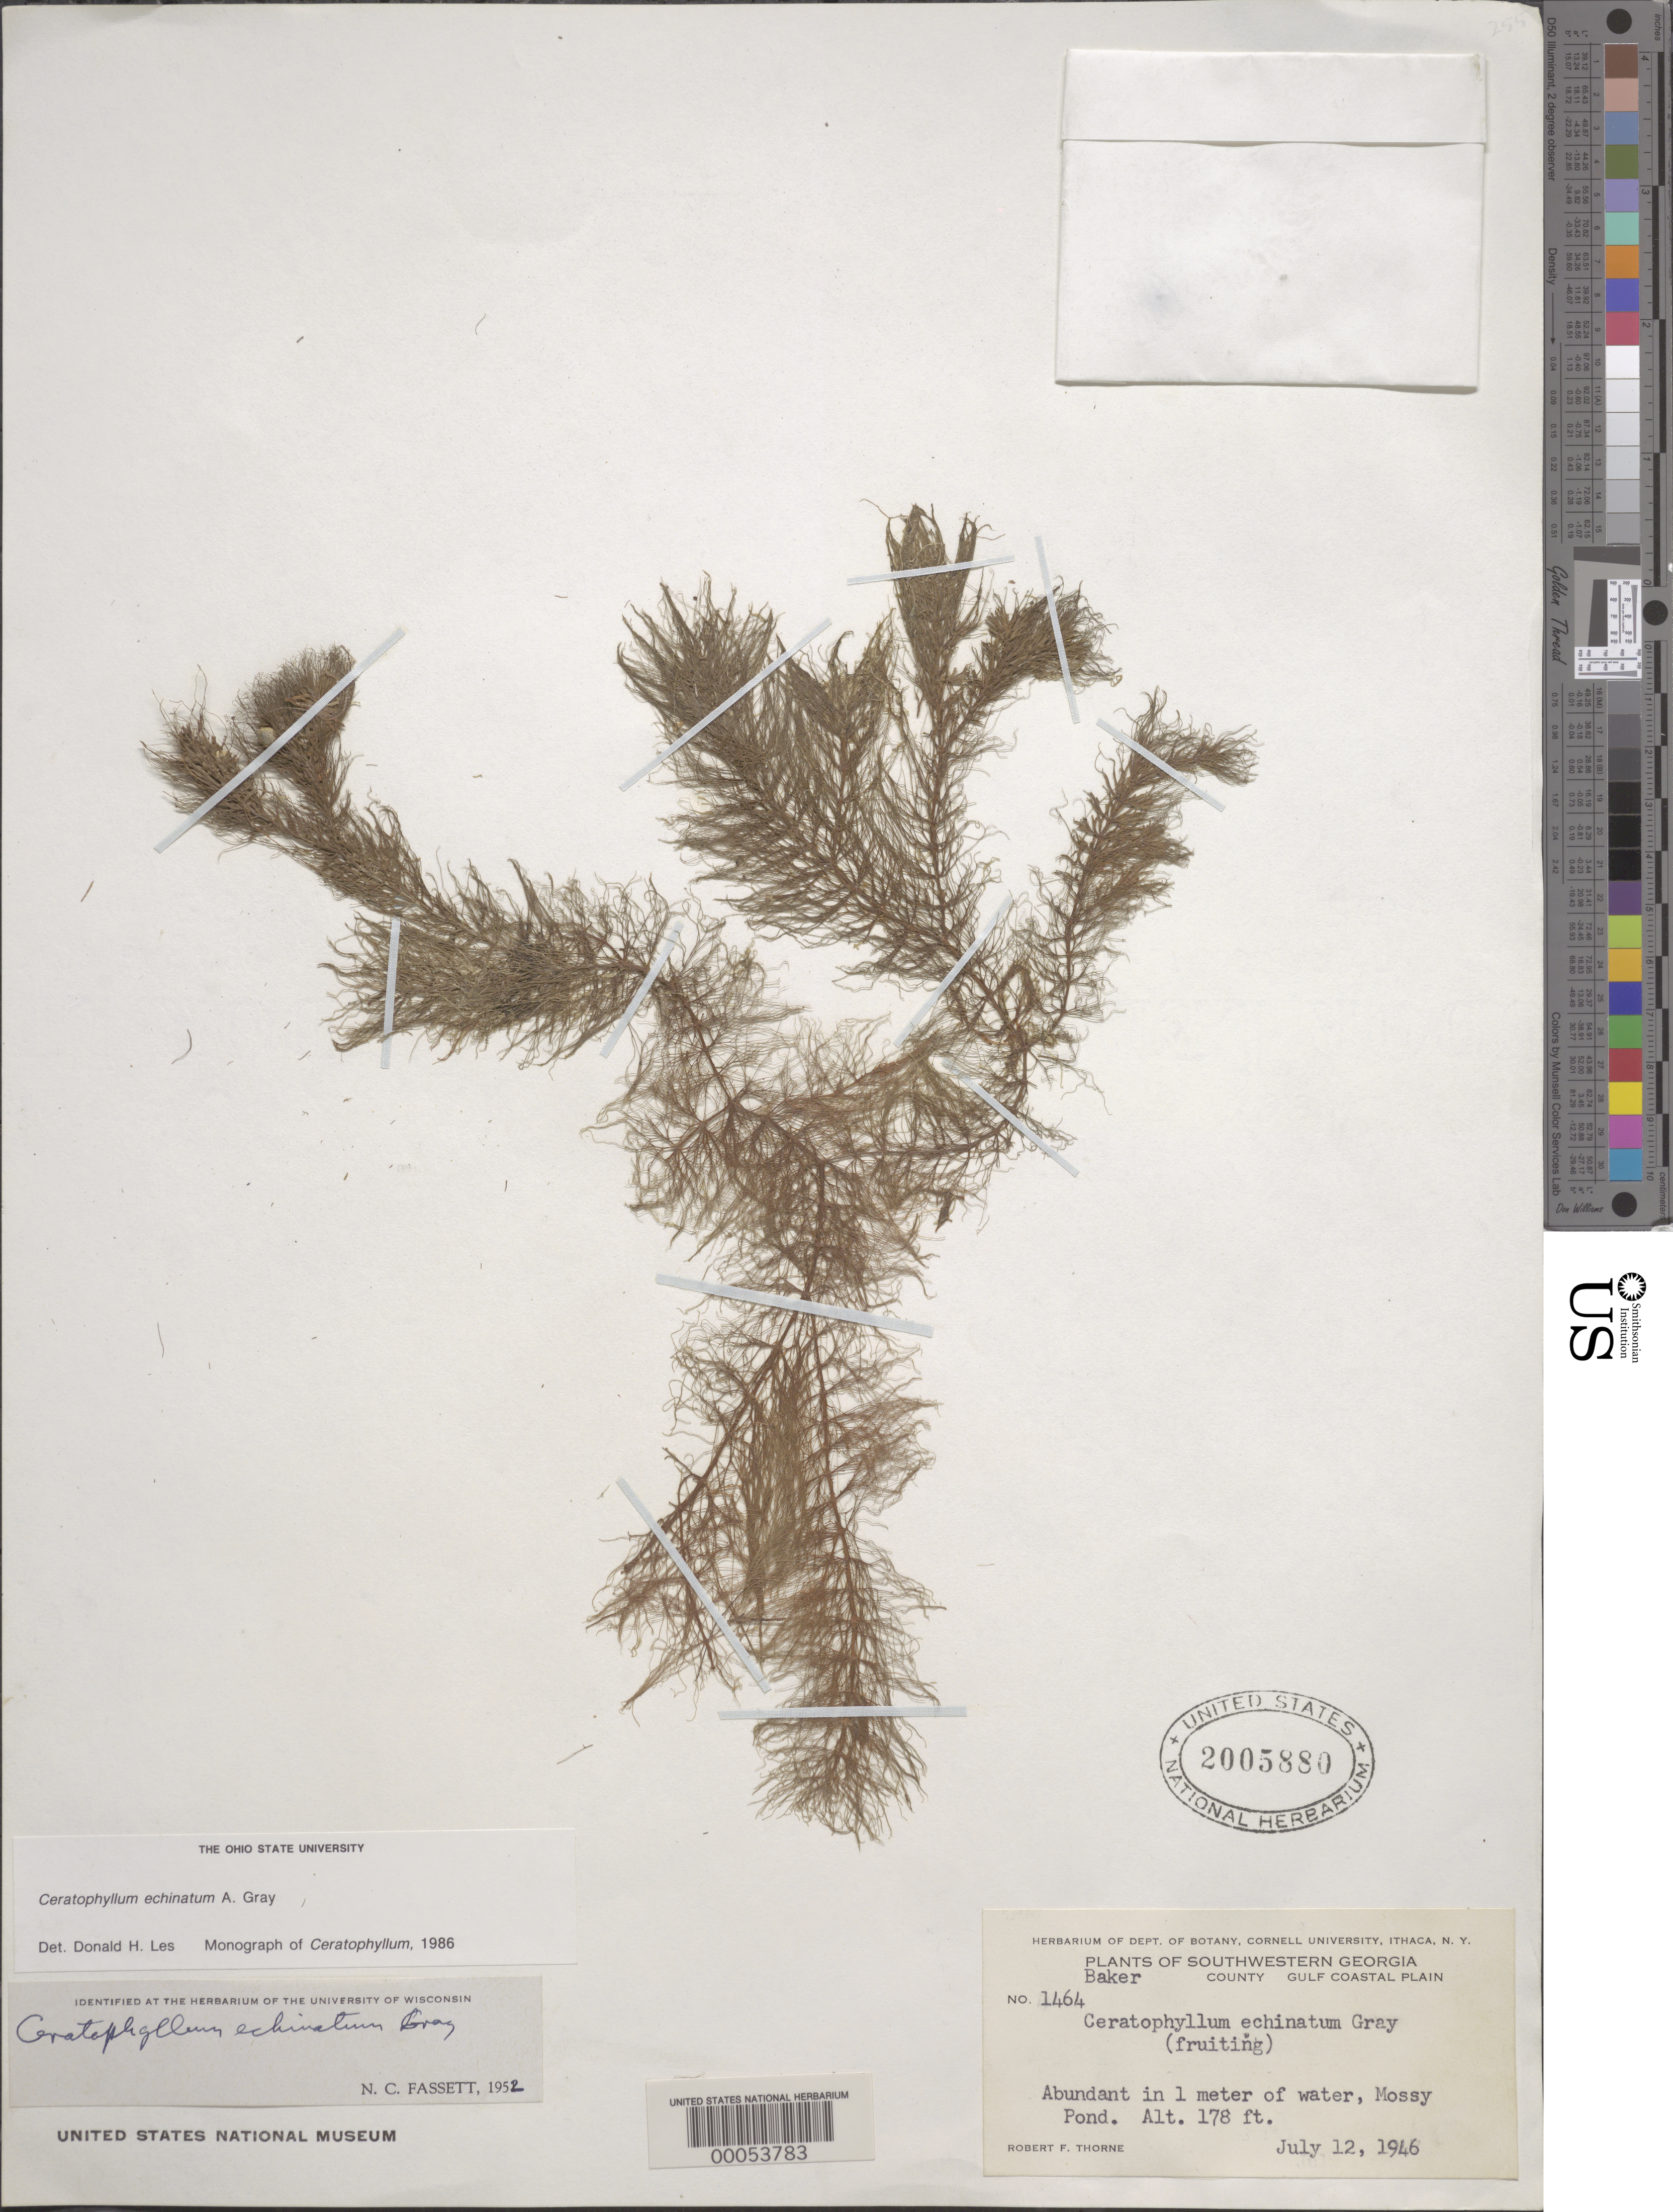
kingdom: Plantae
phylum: Tracheophyta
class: Magnoliopsida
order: Ceratophyllales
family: Ceratophyllaceae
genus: Ceratophyllum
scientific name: Ceratophyllum demersum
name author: L.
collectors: R. F. Thorne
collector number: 1464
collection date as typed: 12 Jul 1946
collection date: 1946-07-12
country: United States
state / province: Georgia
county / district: Baker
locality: Mossy pond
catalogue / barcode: US 2005880